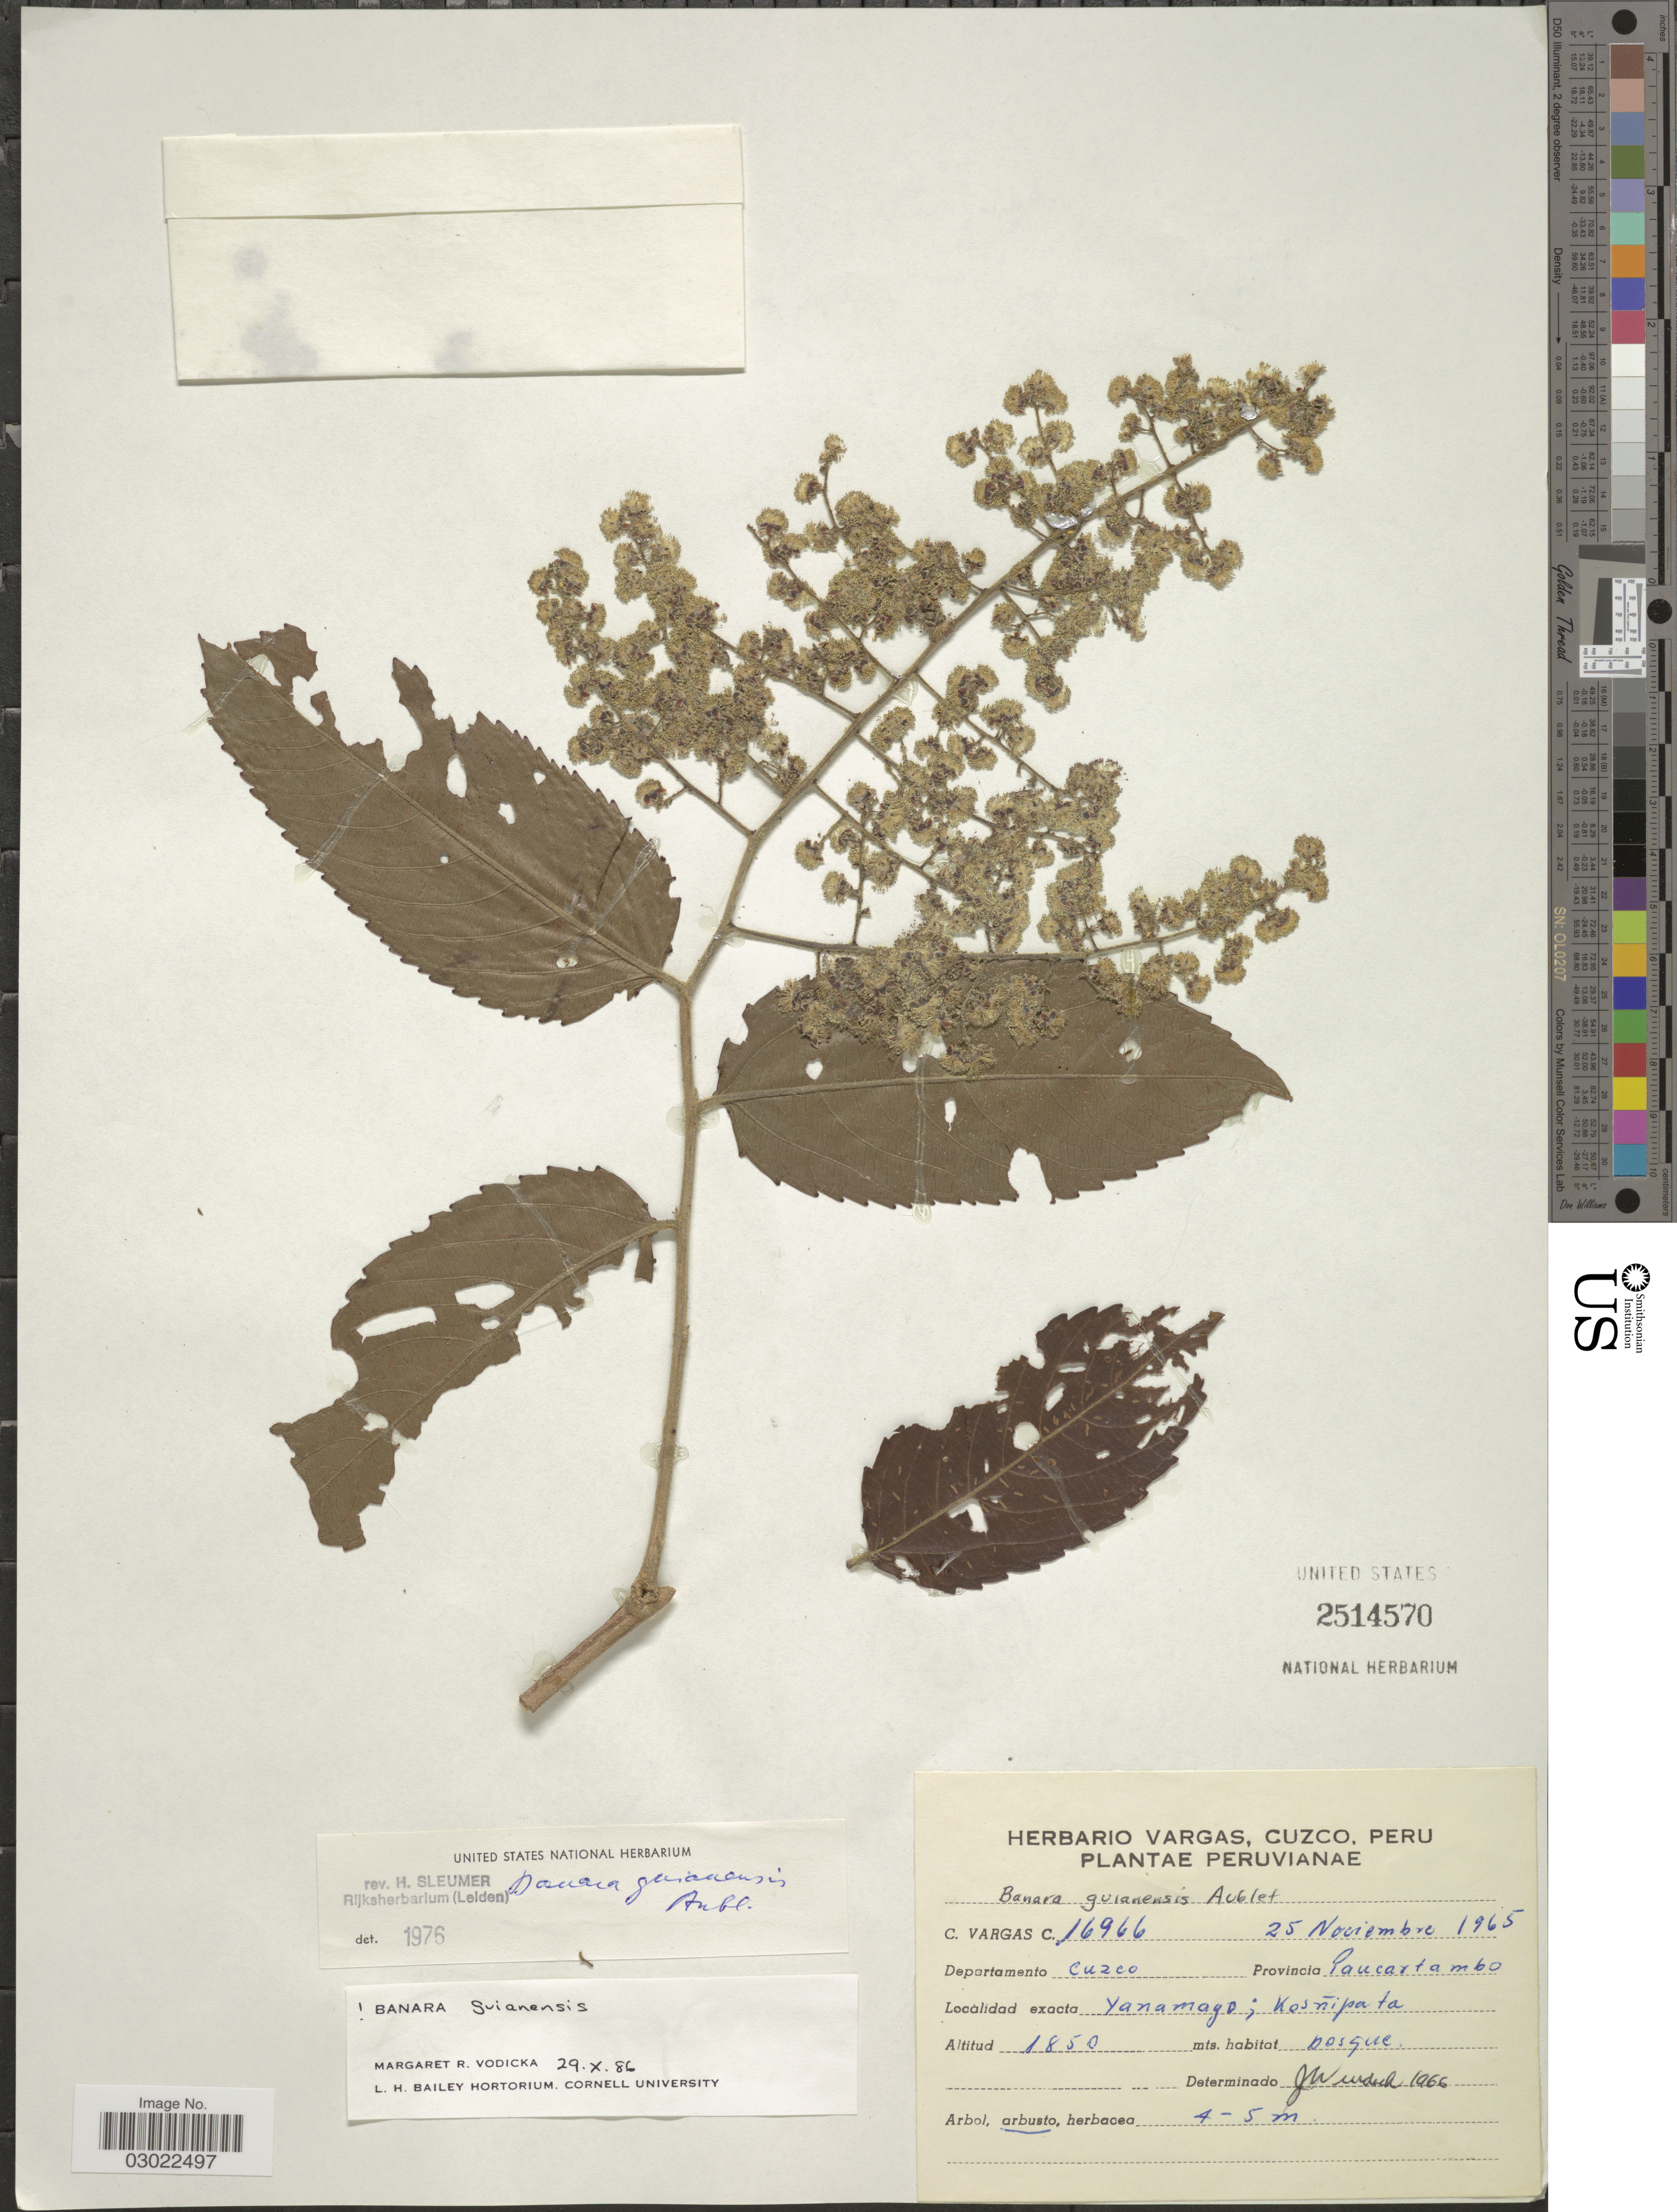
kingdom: Plantae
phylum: Tracheophyta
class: Magnoliopsida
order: Malpighiales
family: Salicaceae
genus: Banara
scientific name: Banara guianensis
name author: Aubl.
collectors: C. Vargas Calderón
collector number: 16966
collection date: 1965-11-25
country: Peru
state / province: Cusco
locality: Departamento Cuzco. Province Paucartambo. Yanamayo; Kosñipata.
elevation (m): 1850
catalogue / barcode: US 2514570